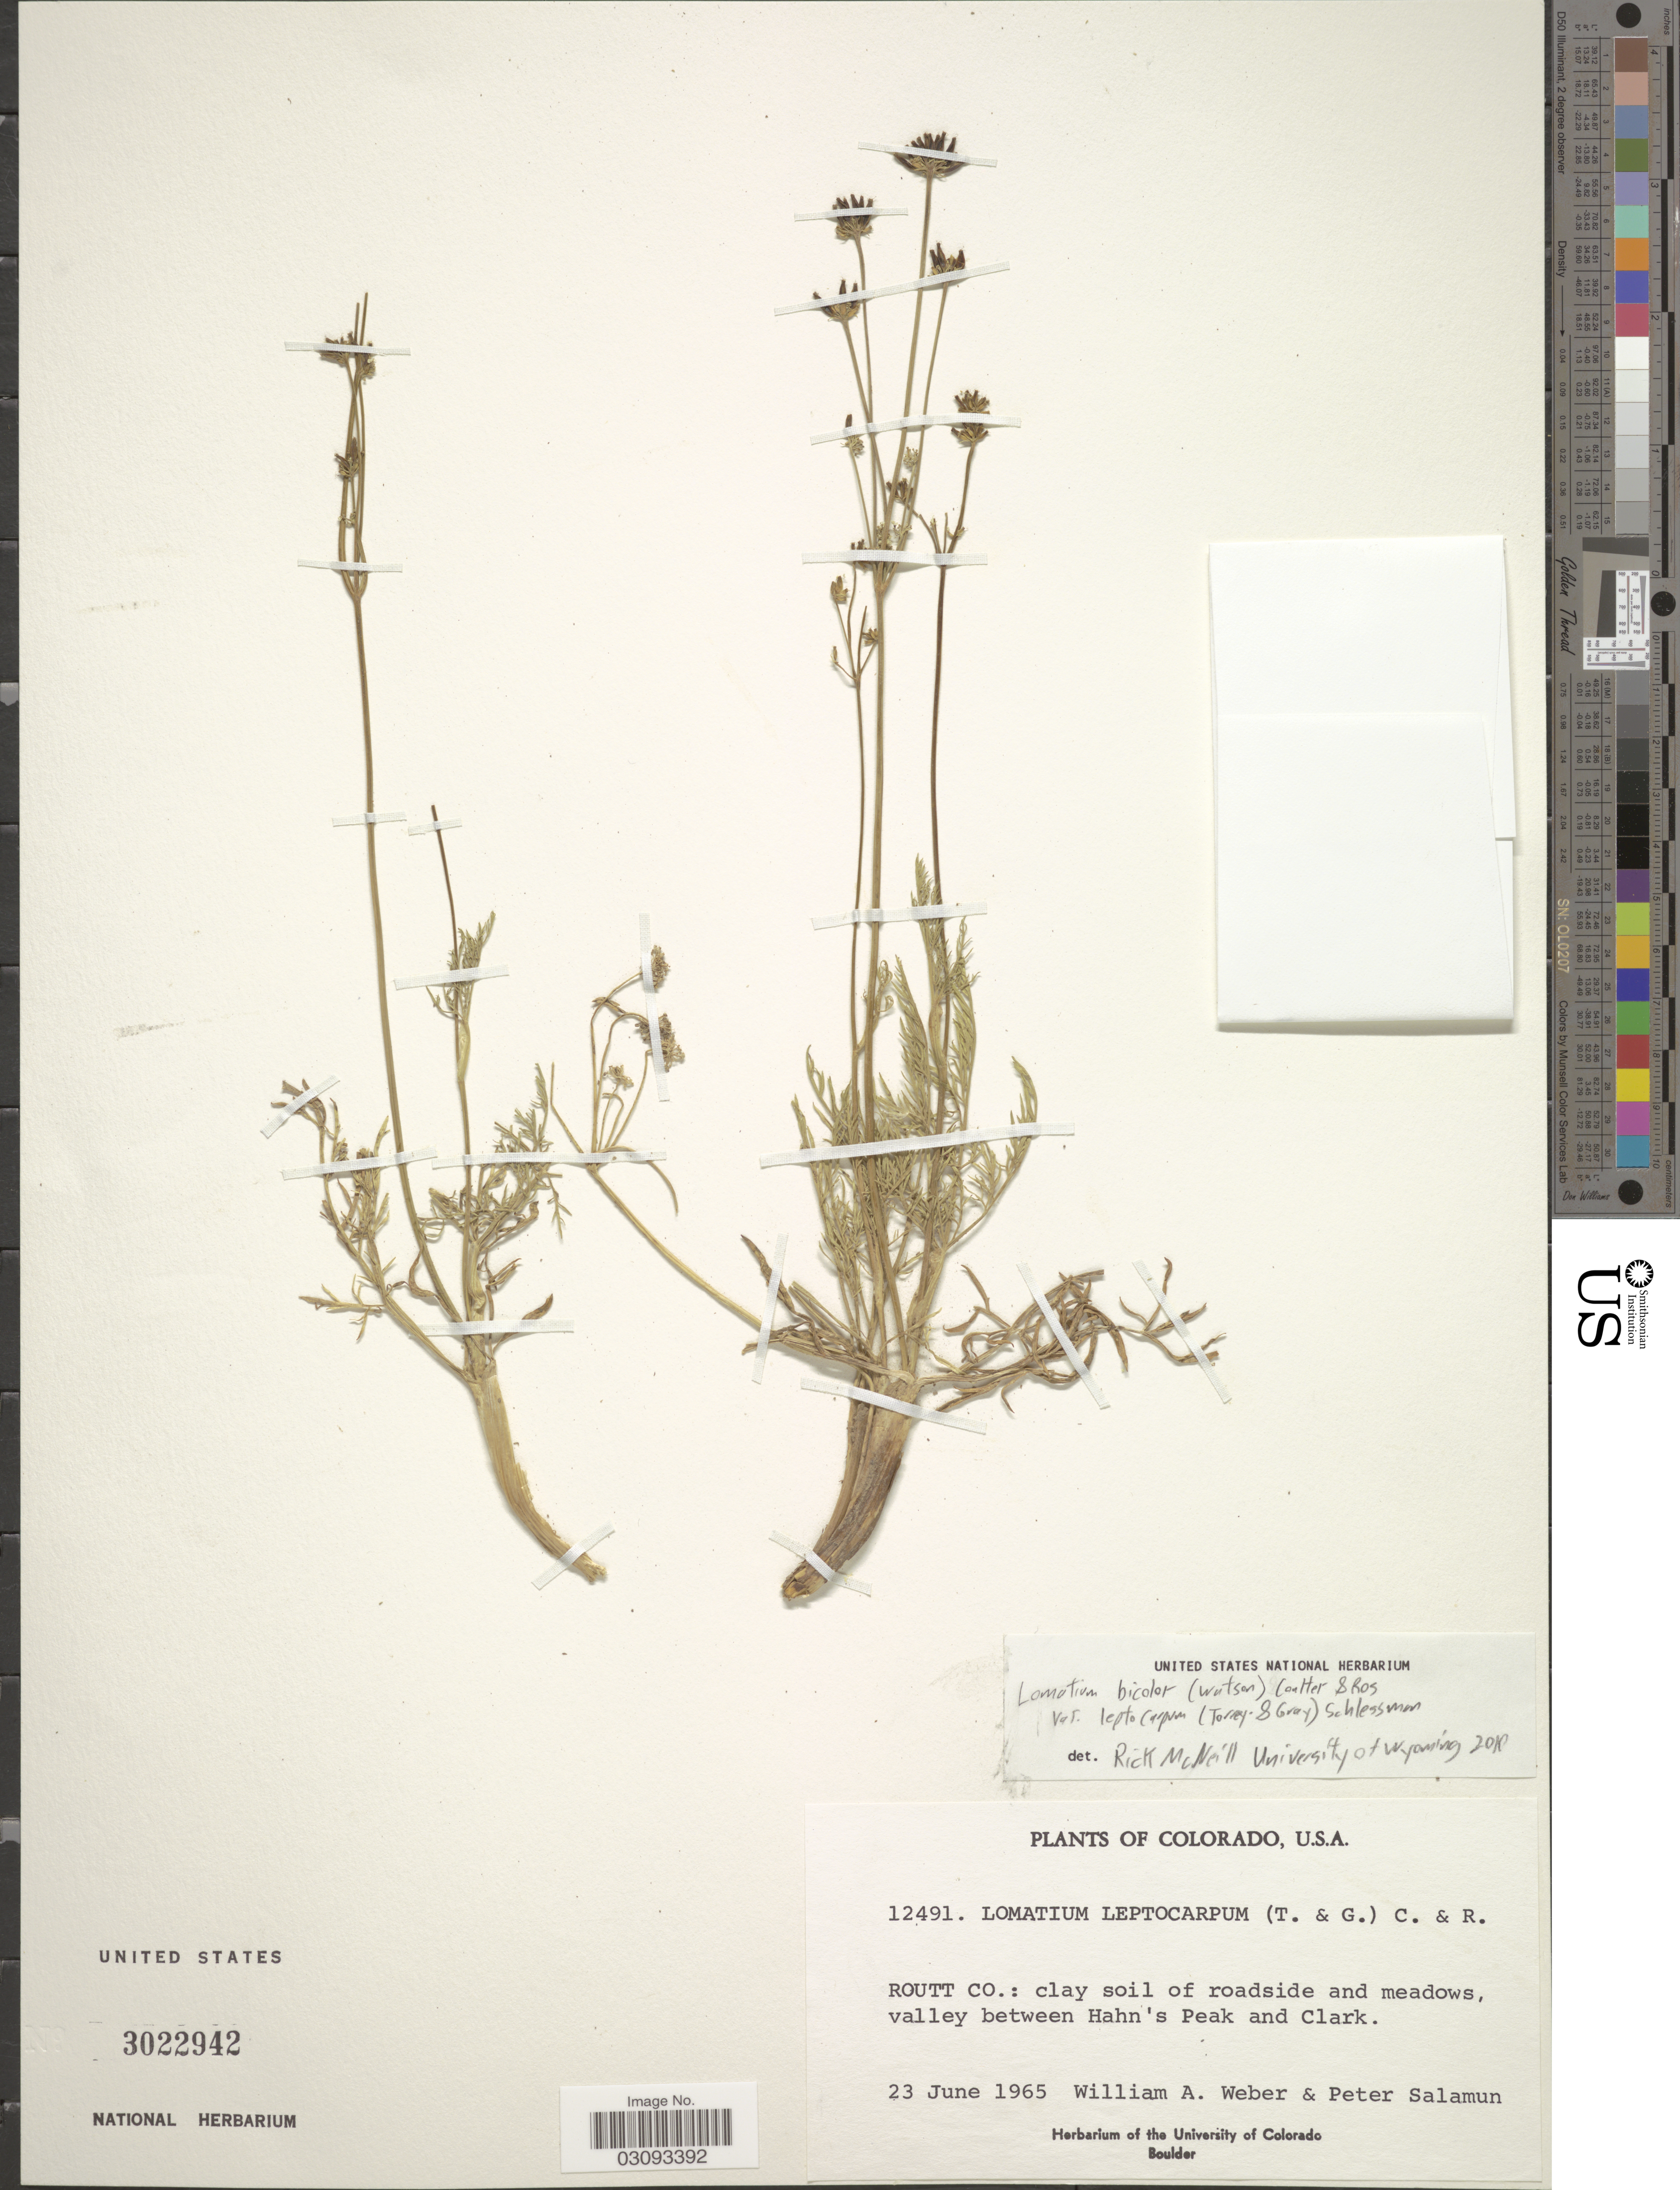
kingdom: Plantae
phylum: Tracheophyta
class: Magnoliopsida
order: Apiales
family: Apiaceae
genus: Lomatium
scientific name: Lomatium bicolor var. leptocarpum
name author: (Torr. & A. Gray) Schlessman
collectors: W. A. Weber & P. Salamun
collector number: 12491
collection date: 1965-06-23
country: United States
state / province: Colorado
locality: Routt Co.: clay soil of roadside and meadows, valley between Hahn's Peak and Clark.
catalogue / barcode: US 3022942